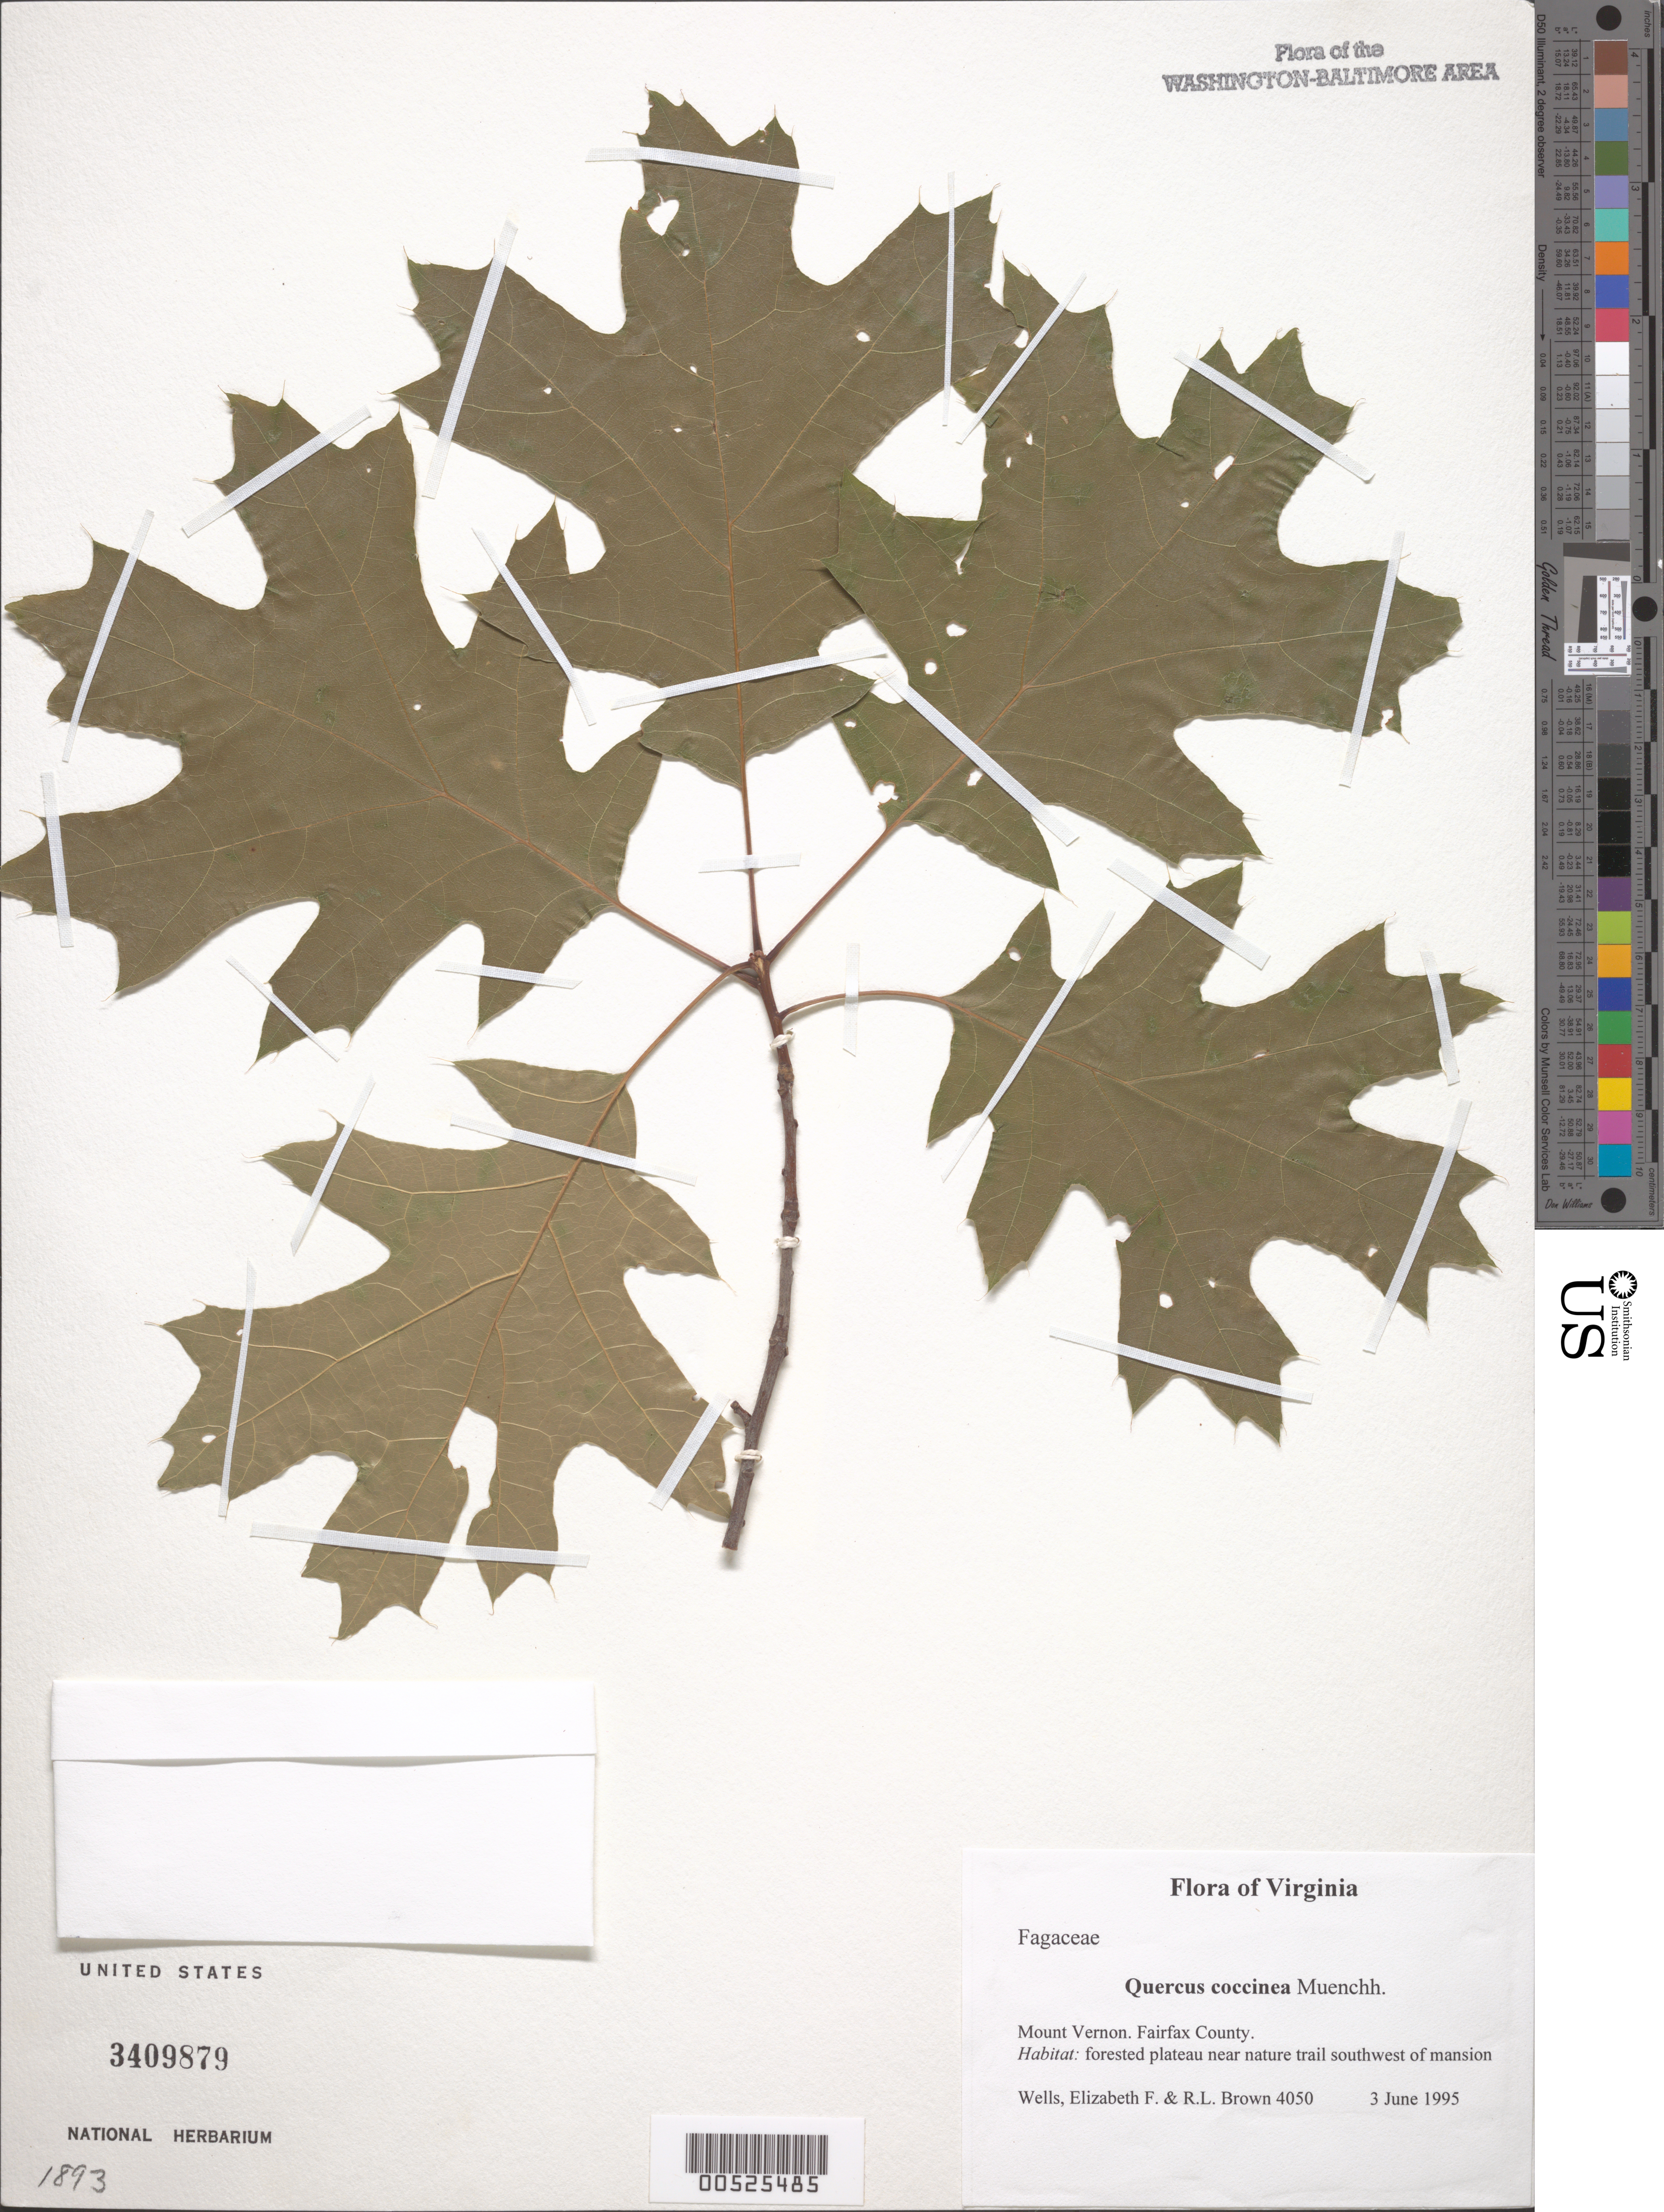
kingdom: Plantae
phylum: Tracheophyta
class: Magnoliopsida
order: Fagales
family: Fagaceae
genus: Quercus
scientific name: Quercus coccinea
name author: Münchh.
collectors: E. F. Wells & R. L. Brown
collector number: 4050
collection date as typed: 03 Jun 1995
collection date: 1995-06-03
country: United States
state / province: Virginia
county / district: Fairfax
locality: Mount Vernon.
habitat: Forested plateau near nature trail southwest of mansion.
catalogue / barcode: US 3409879